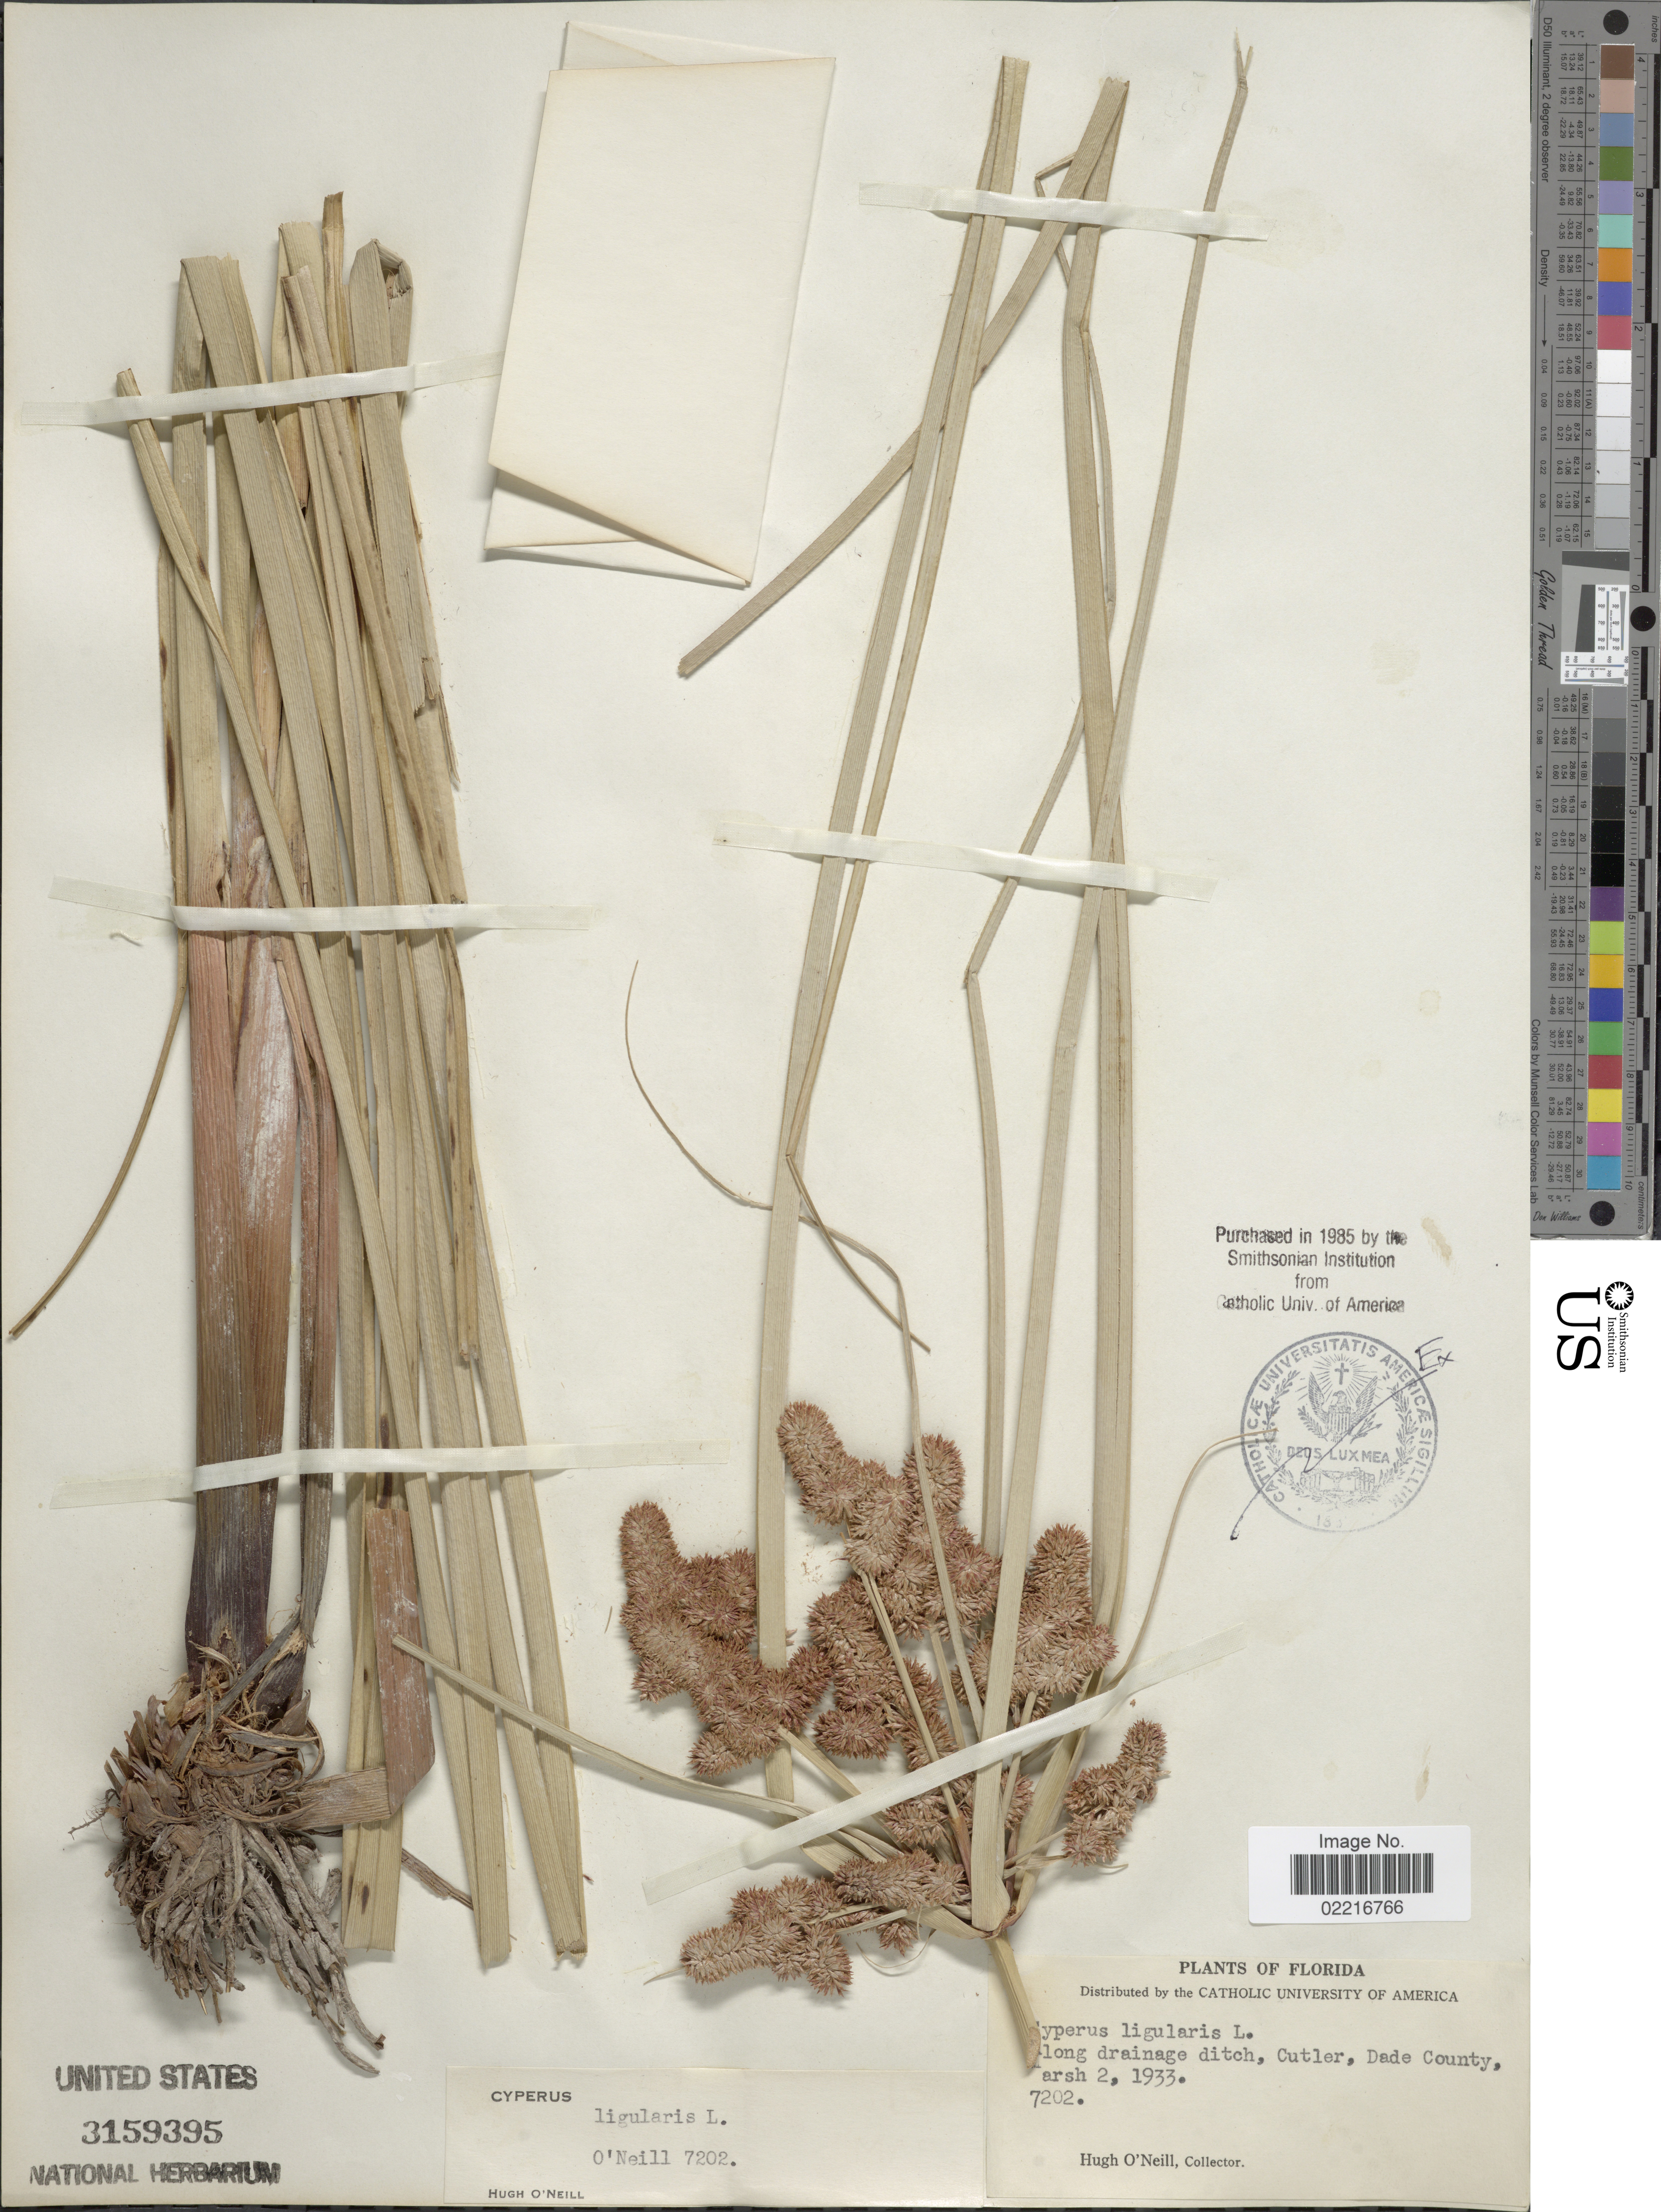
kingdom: Plantae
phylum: Tracheophyta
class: Liliopsida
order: Poales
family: Cyperaceae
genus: Cyperus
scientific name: Cyperus ligularis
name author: L.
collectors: H. O'Neill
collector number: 7202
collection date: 1933-03-02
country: United States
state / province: Florida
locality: Along drainage ditch, Cutler, Dade County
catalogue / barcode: US 3159395